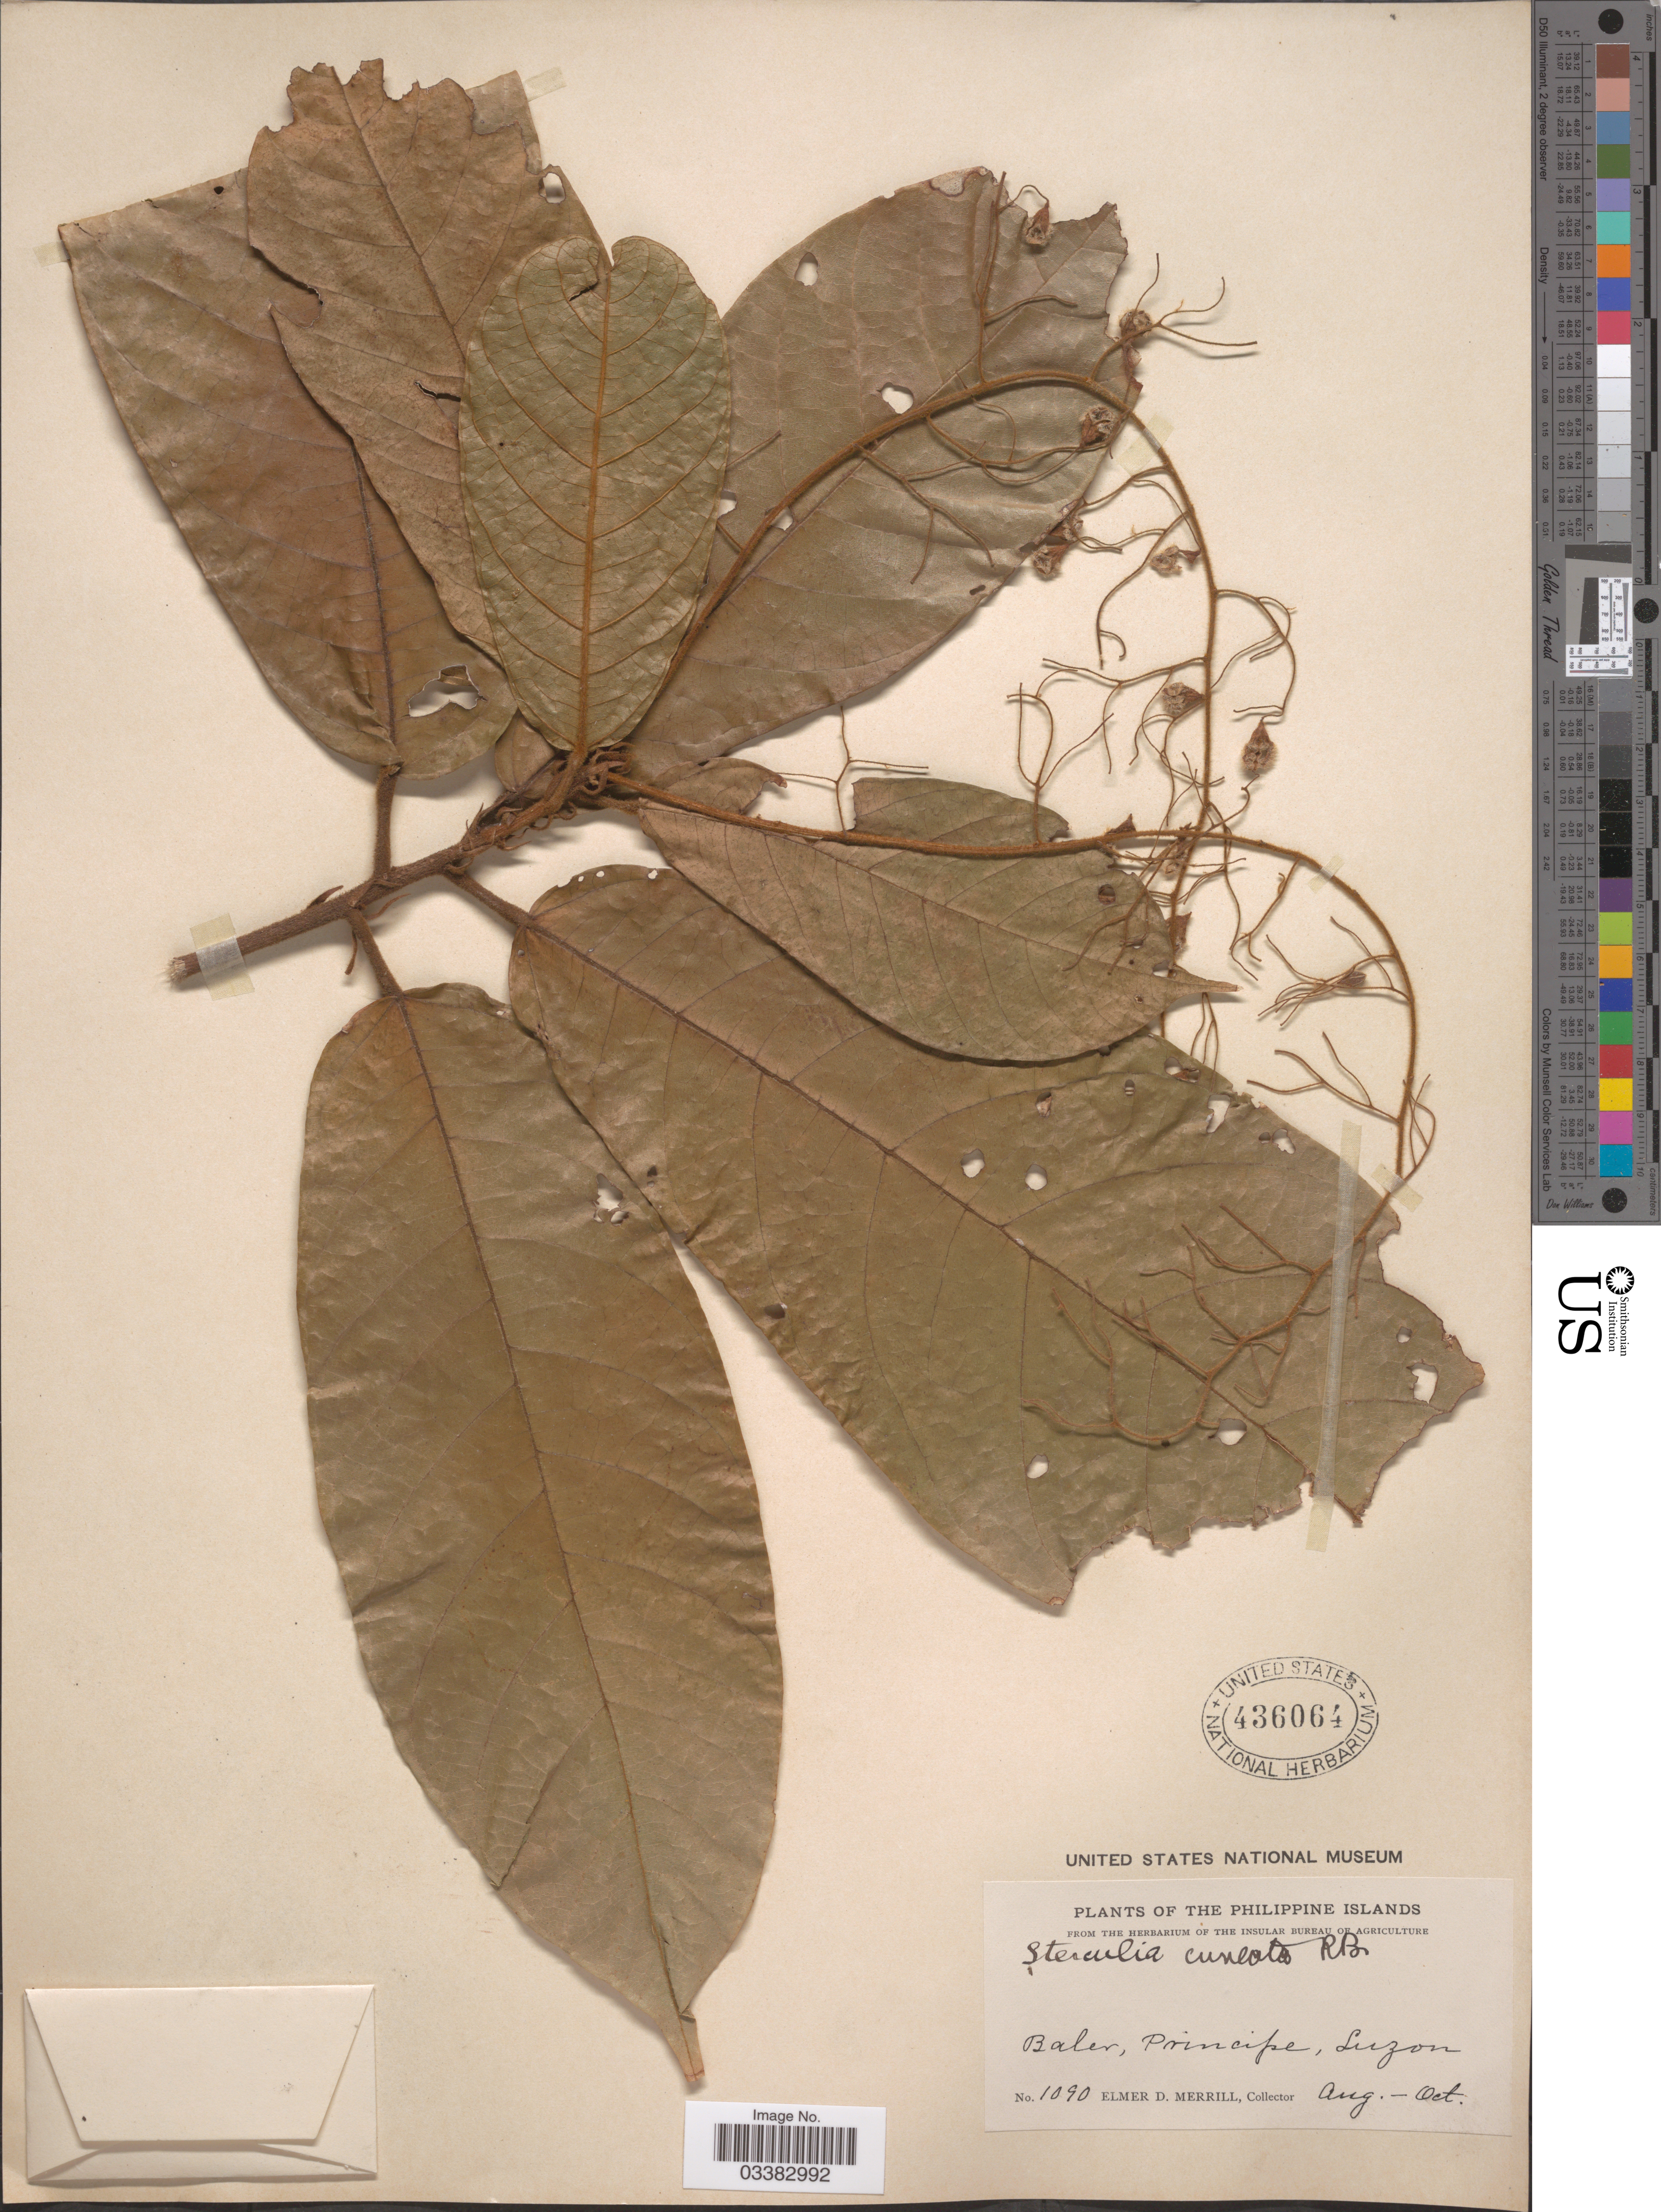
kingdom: Plantae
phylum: Tracheophyta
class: Magnoliopsida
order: Malvales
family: Malvaceae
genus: Sterculia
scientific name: Sterculia cuneata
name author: R. Br.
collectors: E. D. Merrill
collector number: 1090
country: Philippines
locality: The Philippine Islands, Baler, Principe, Luzon.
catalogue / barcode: US 436064